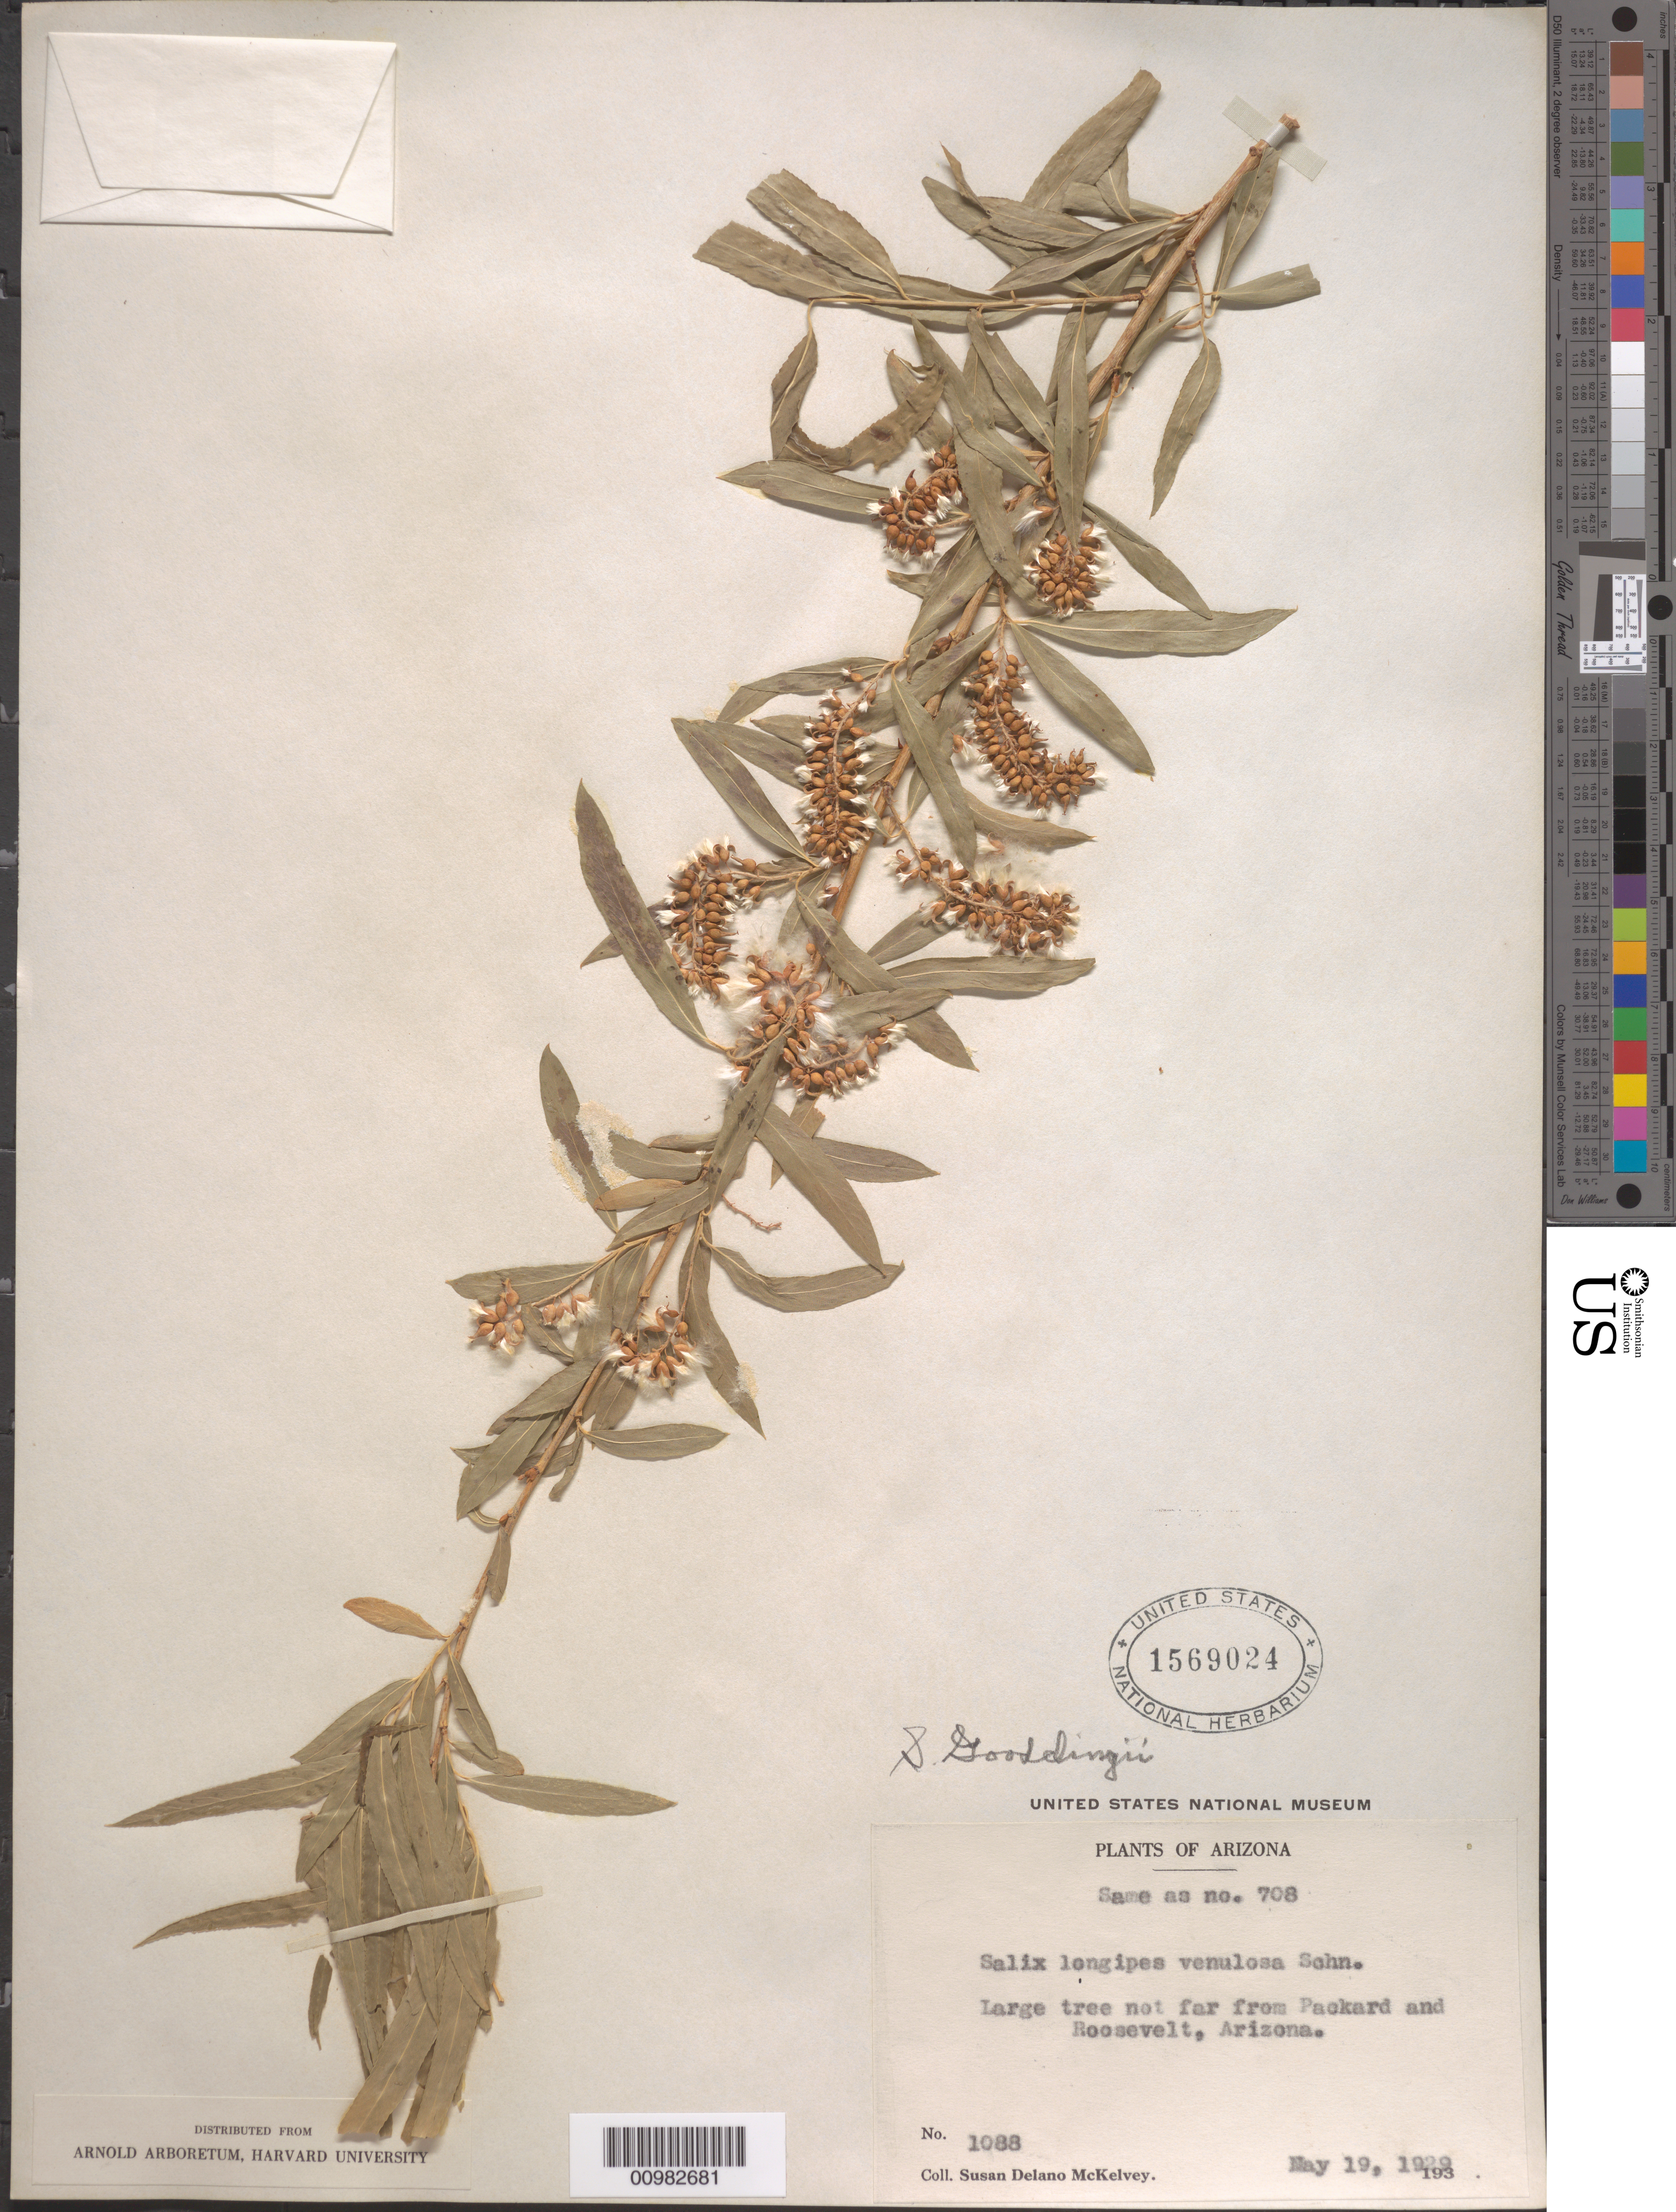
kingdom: Plantae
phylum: Tracheophyta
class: Magnoliopsida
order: Malpighiales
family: Salicaceae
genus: Salix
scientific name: Salix gooddingii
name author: C.R. Ball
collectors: S. A. McKelvey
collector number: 1088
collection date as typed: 12 May 1919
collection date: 1919-05-12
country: United States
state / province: Arizona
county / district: Gila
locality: Large tree not far from Packard and Roosevelt.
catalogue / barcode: US 1569024